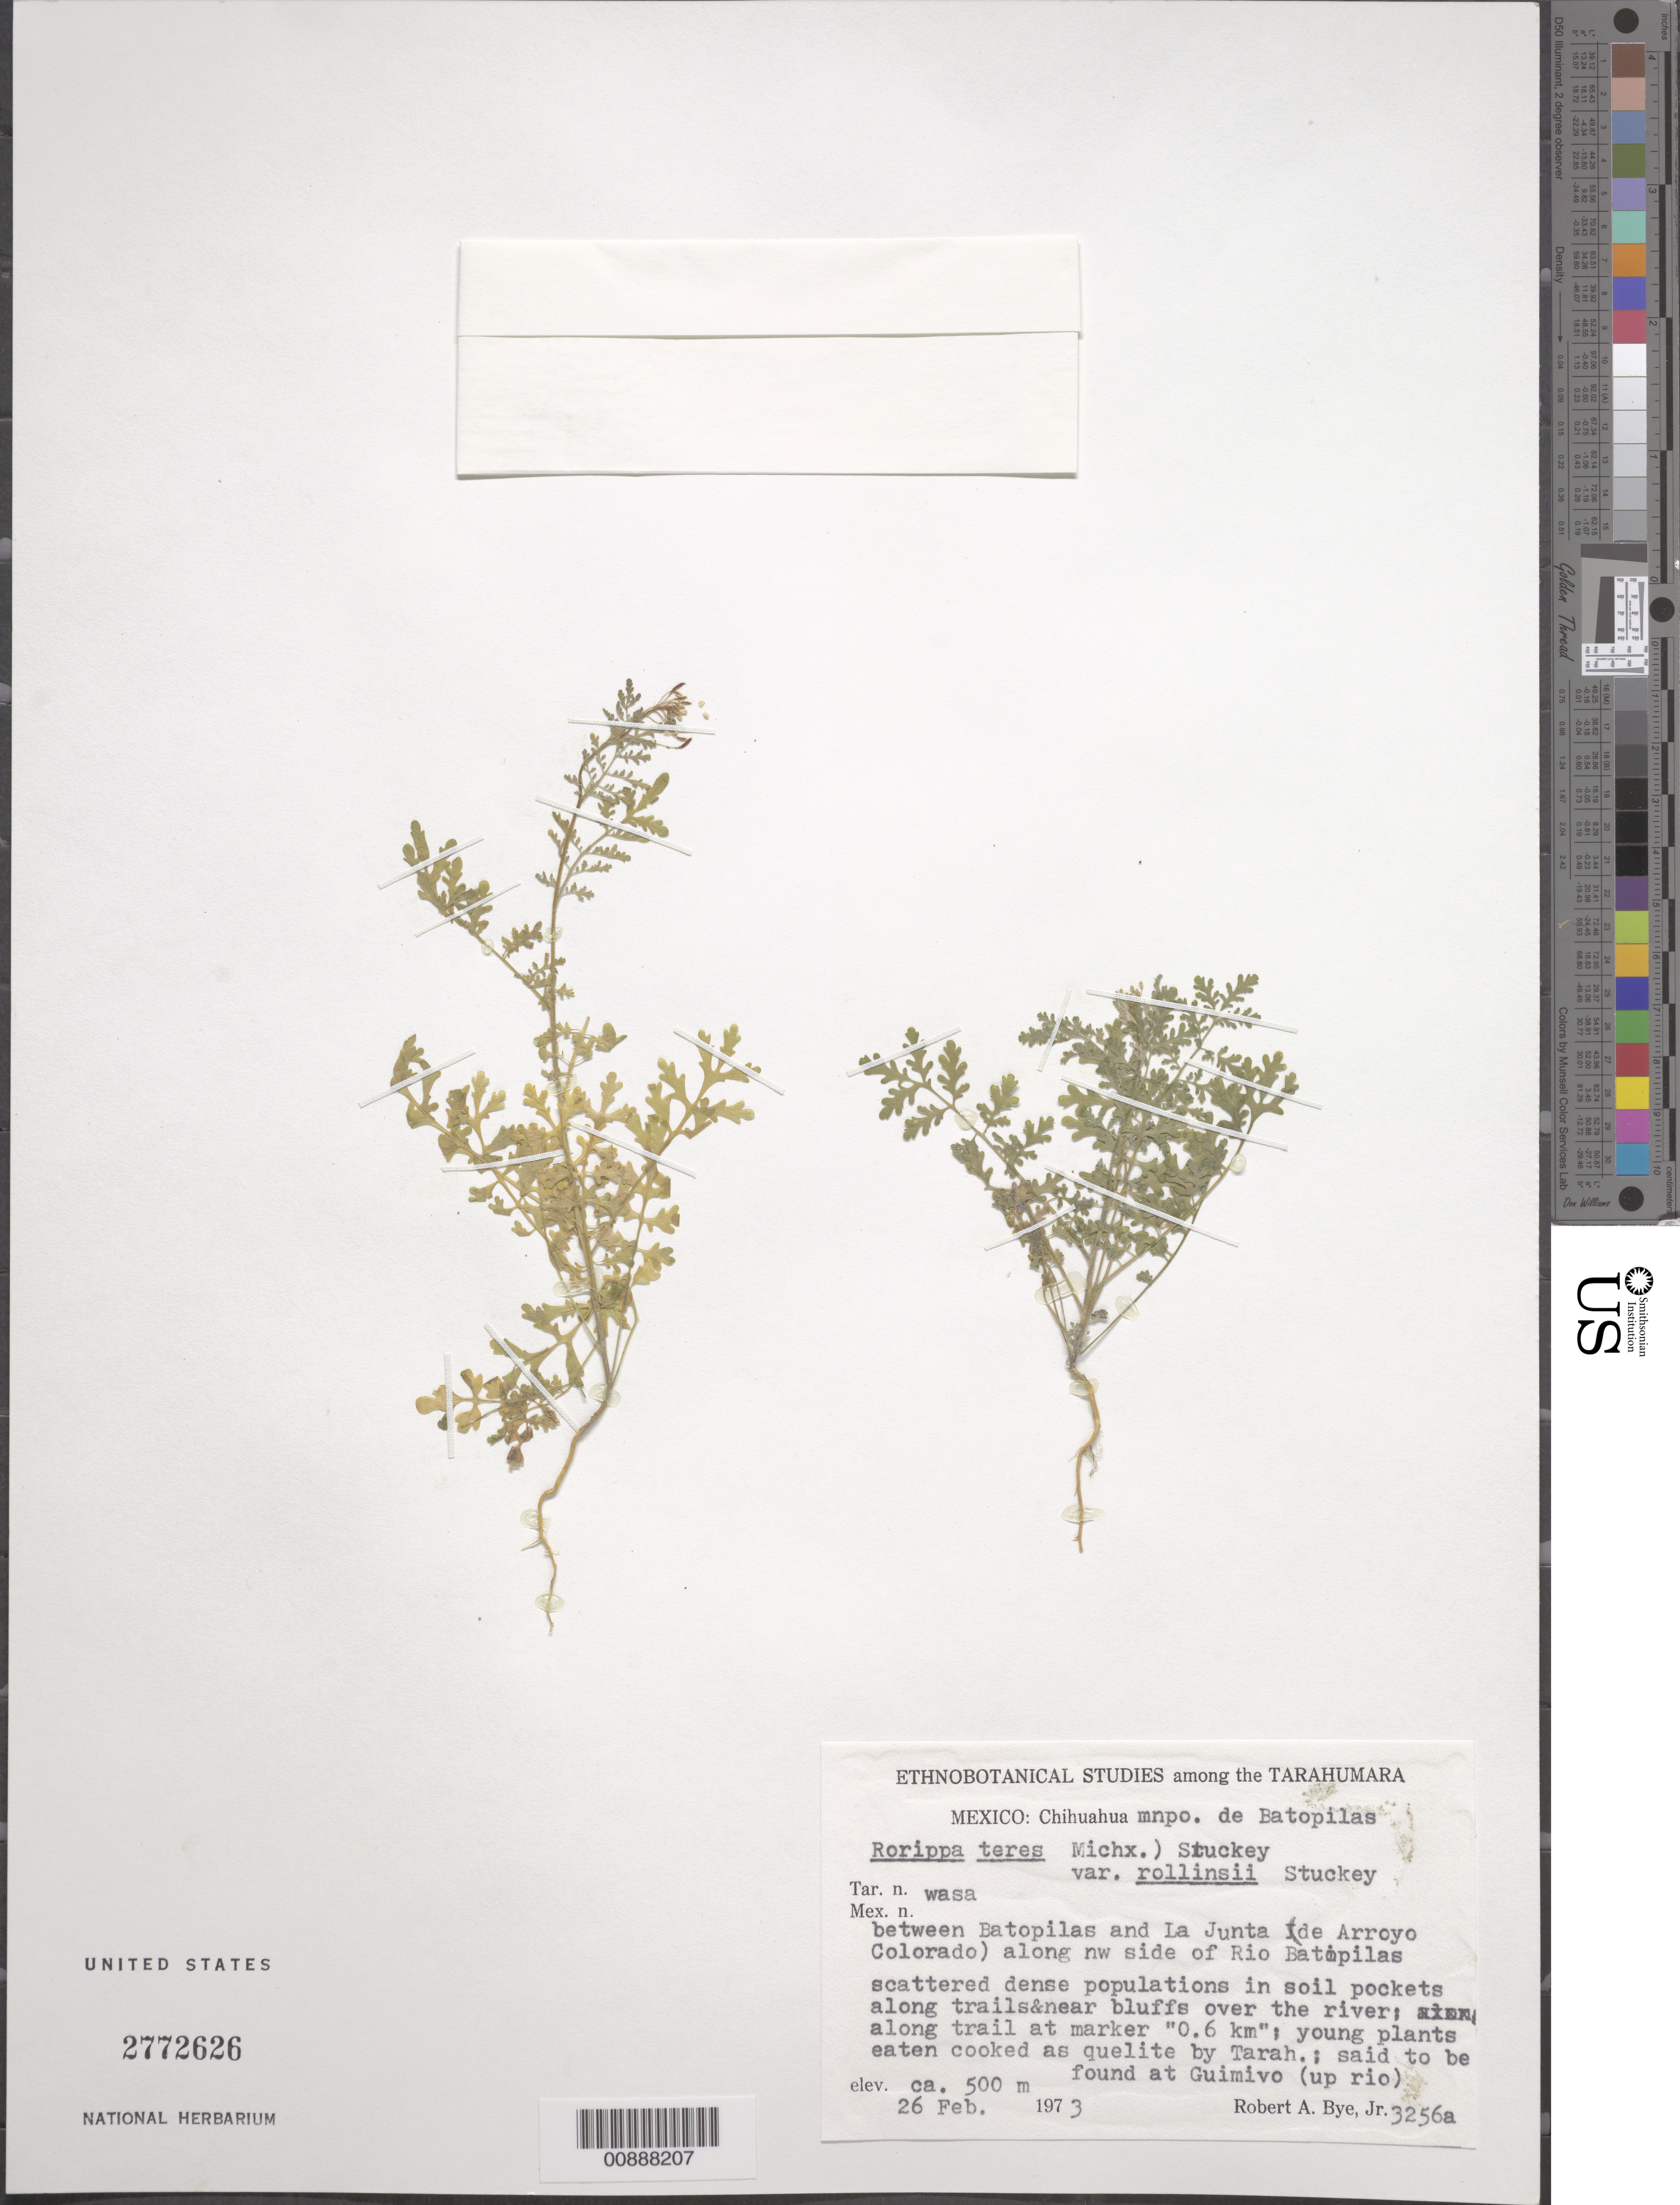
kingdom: Plantae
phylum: Tracheophyta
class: Magnoliopsida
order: Brassicales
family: Brassicaceae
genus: Rorippa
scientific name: Rorippa teres var. rollinsii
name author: Stuckey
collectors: R. A. Bye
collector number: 3256 a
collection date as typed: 26 Feb 1973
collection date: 1973-02-26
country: Mexico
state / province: Chihuahua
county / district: Batopilas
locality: Between Batopilas and La Junta (de Arroyo Colorado) along NW side of Río Batopilas. Along trail at marker "0.6 km".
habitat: In soil pockets along trails and near bluffs over the river.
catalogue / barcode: US 2772626